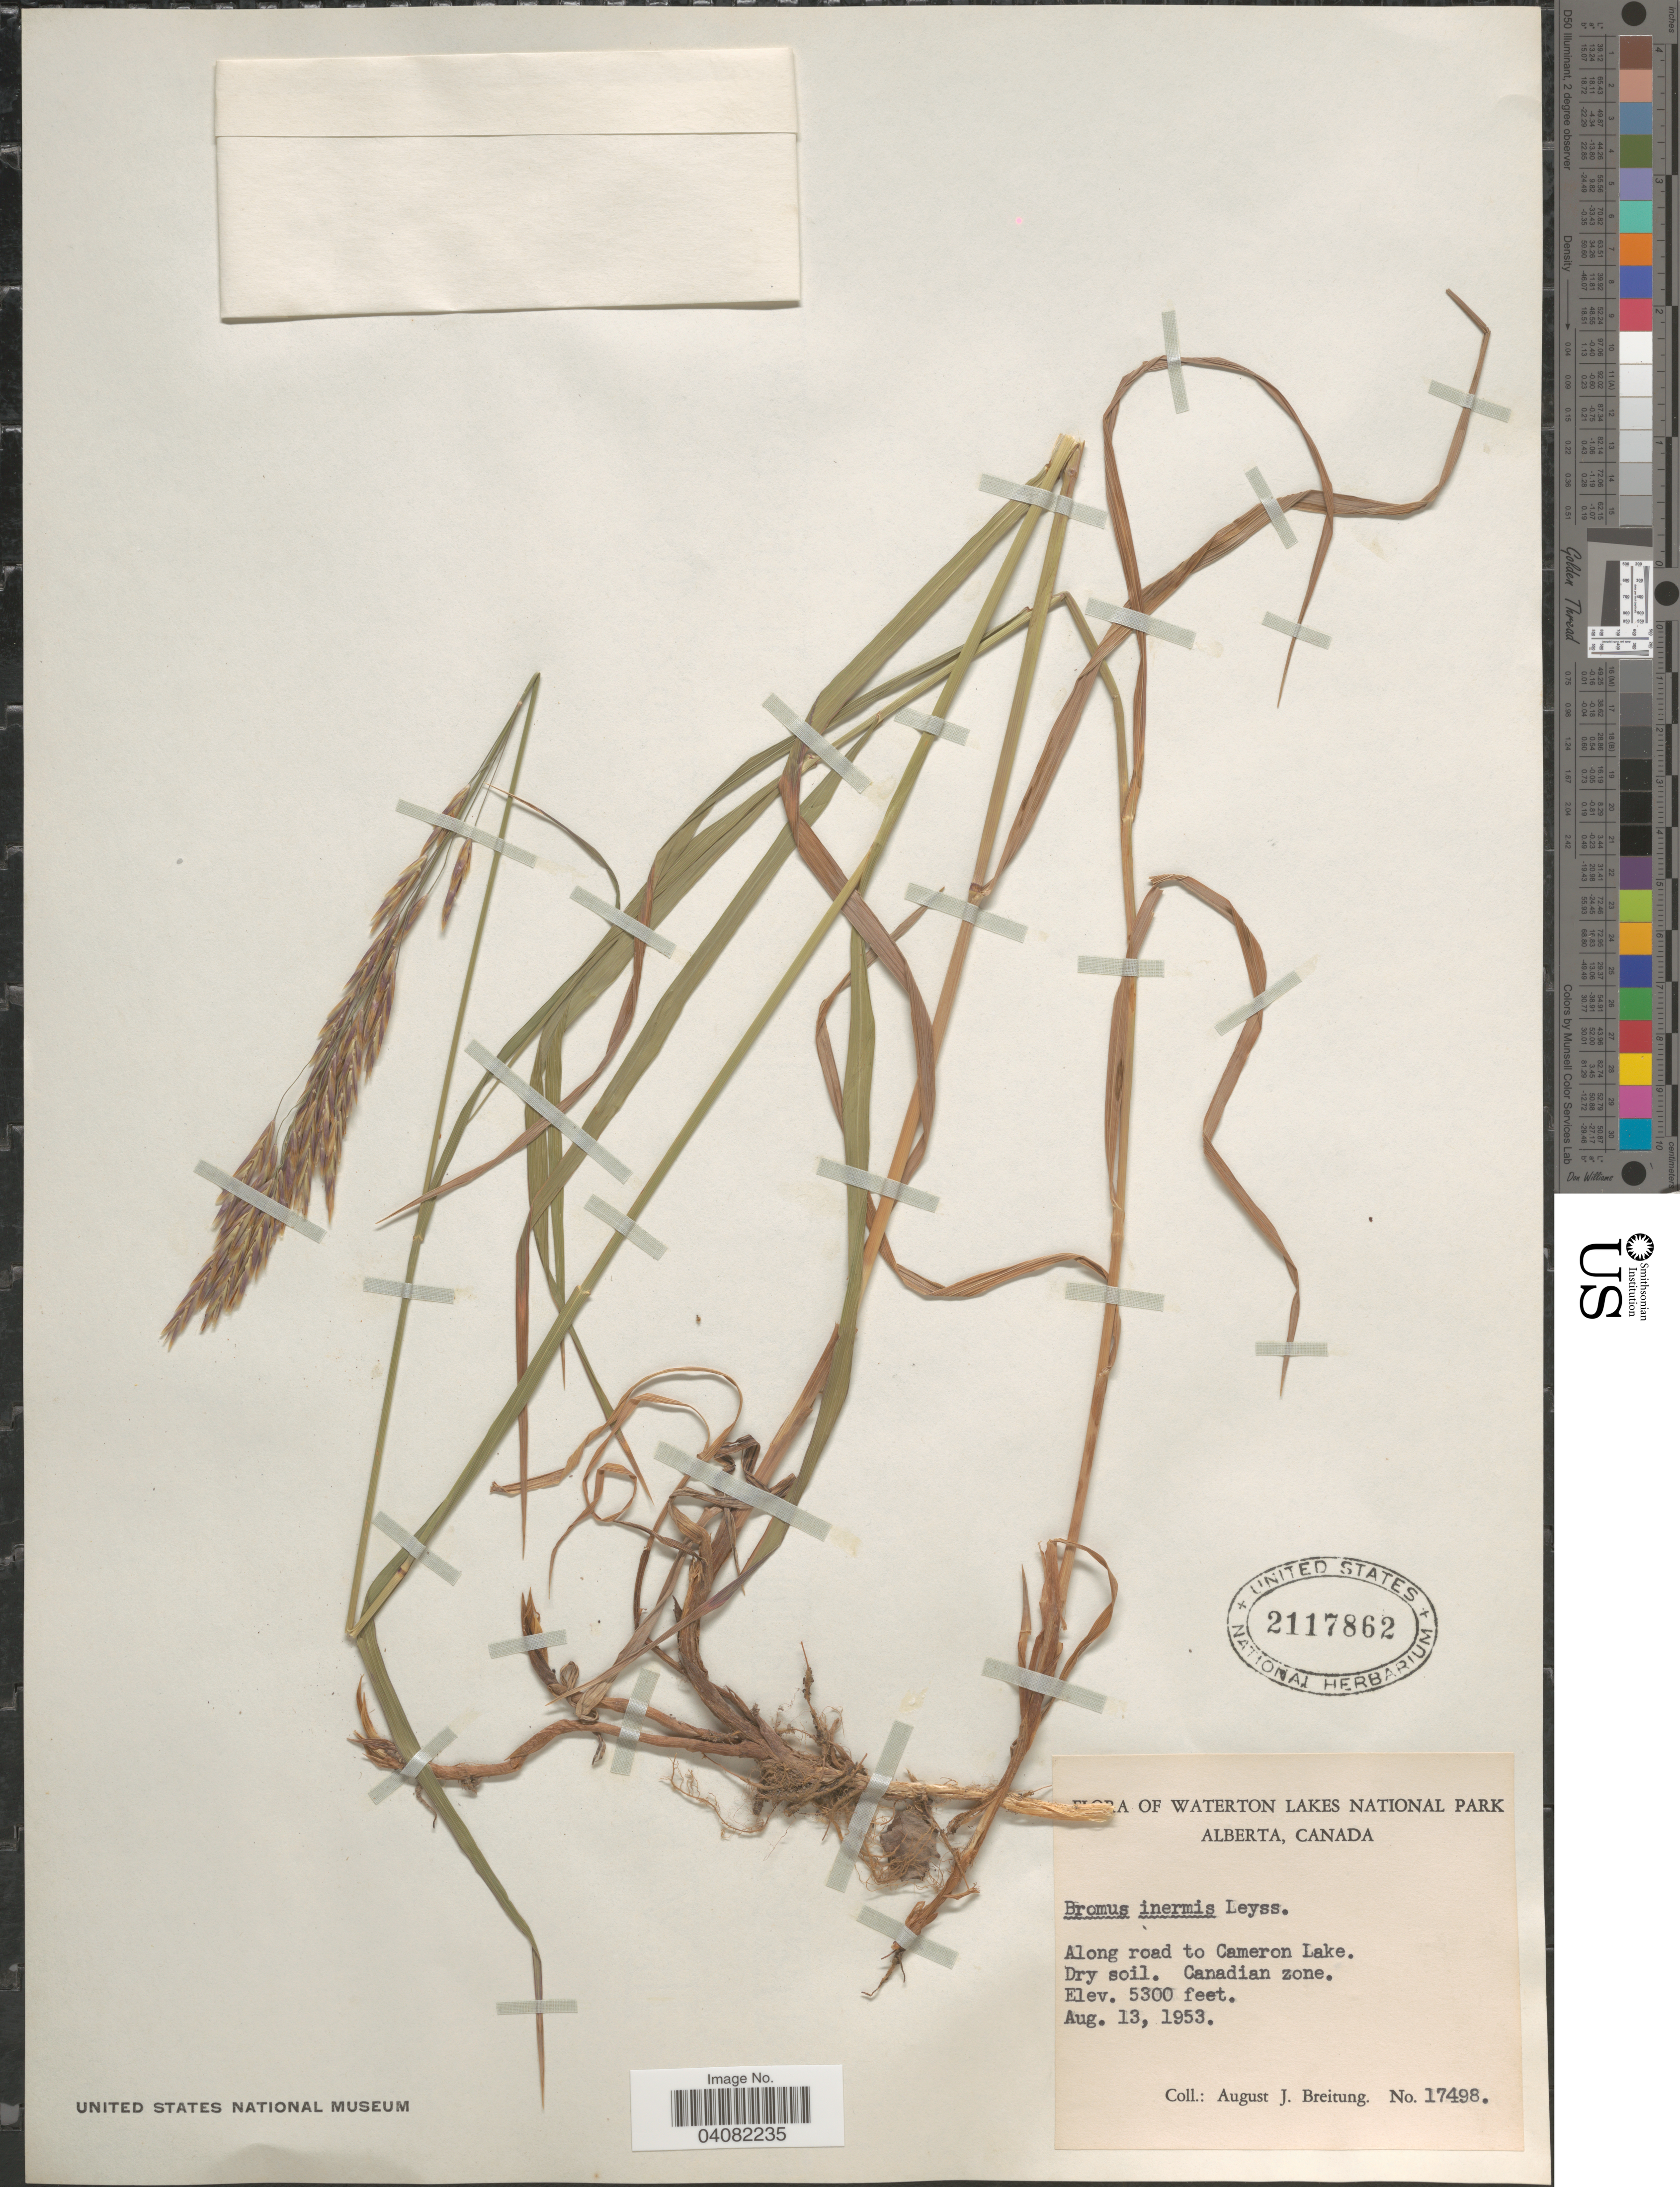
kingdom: Plantae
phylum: Tracheophyta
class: Liliopsida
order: Poales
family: Poaceae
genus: Bromus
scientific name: Bromus inermis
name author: Leyss.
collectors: A. Breitung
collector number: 17498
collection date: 1953-08-13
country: Canada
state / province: Alberta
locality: Waterton Lakes National Park. Along road to Cameron Lake. Canadian zone.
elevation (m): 1615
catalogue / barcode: US 2117862